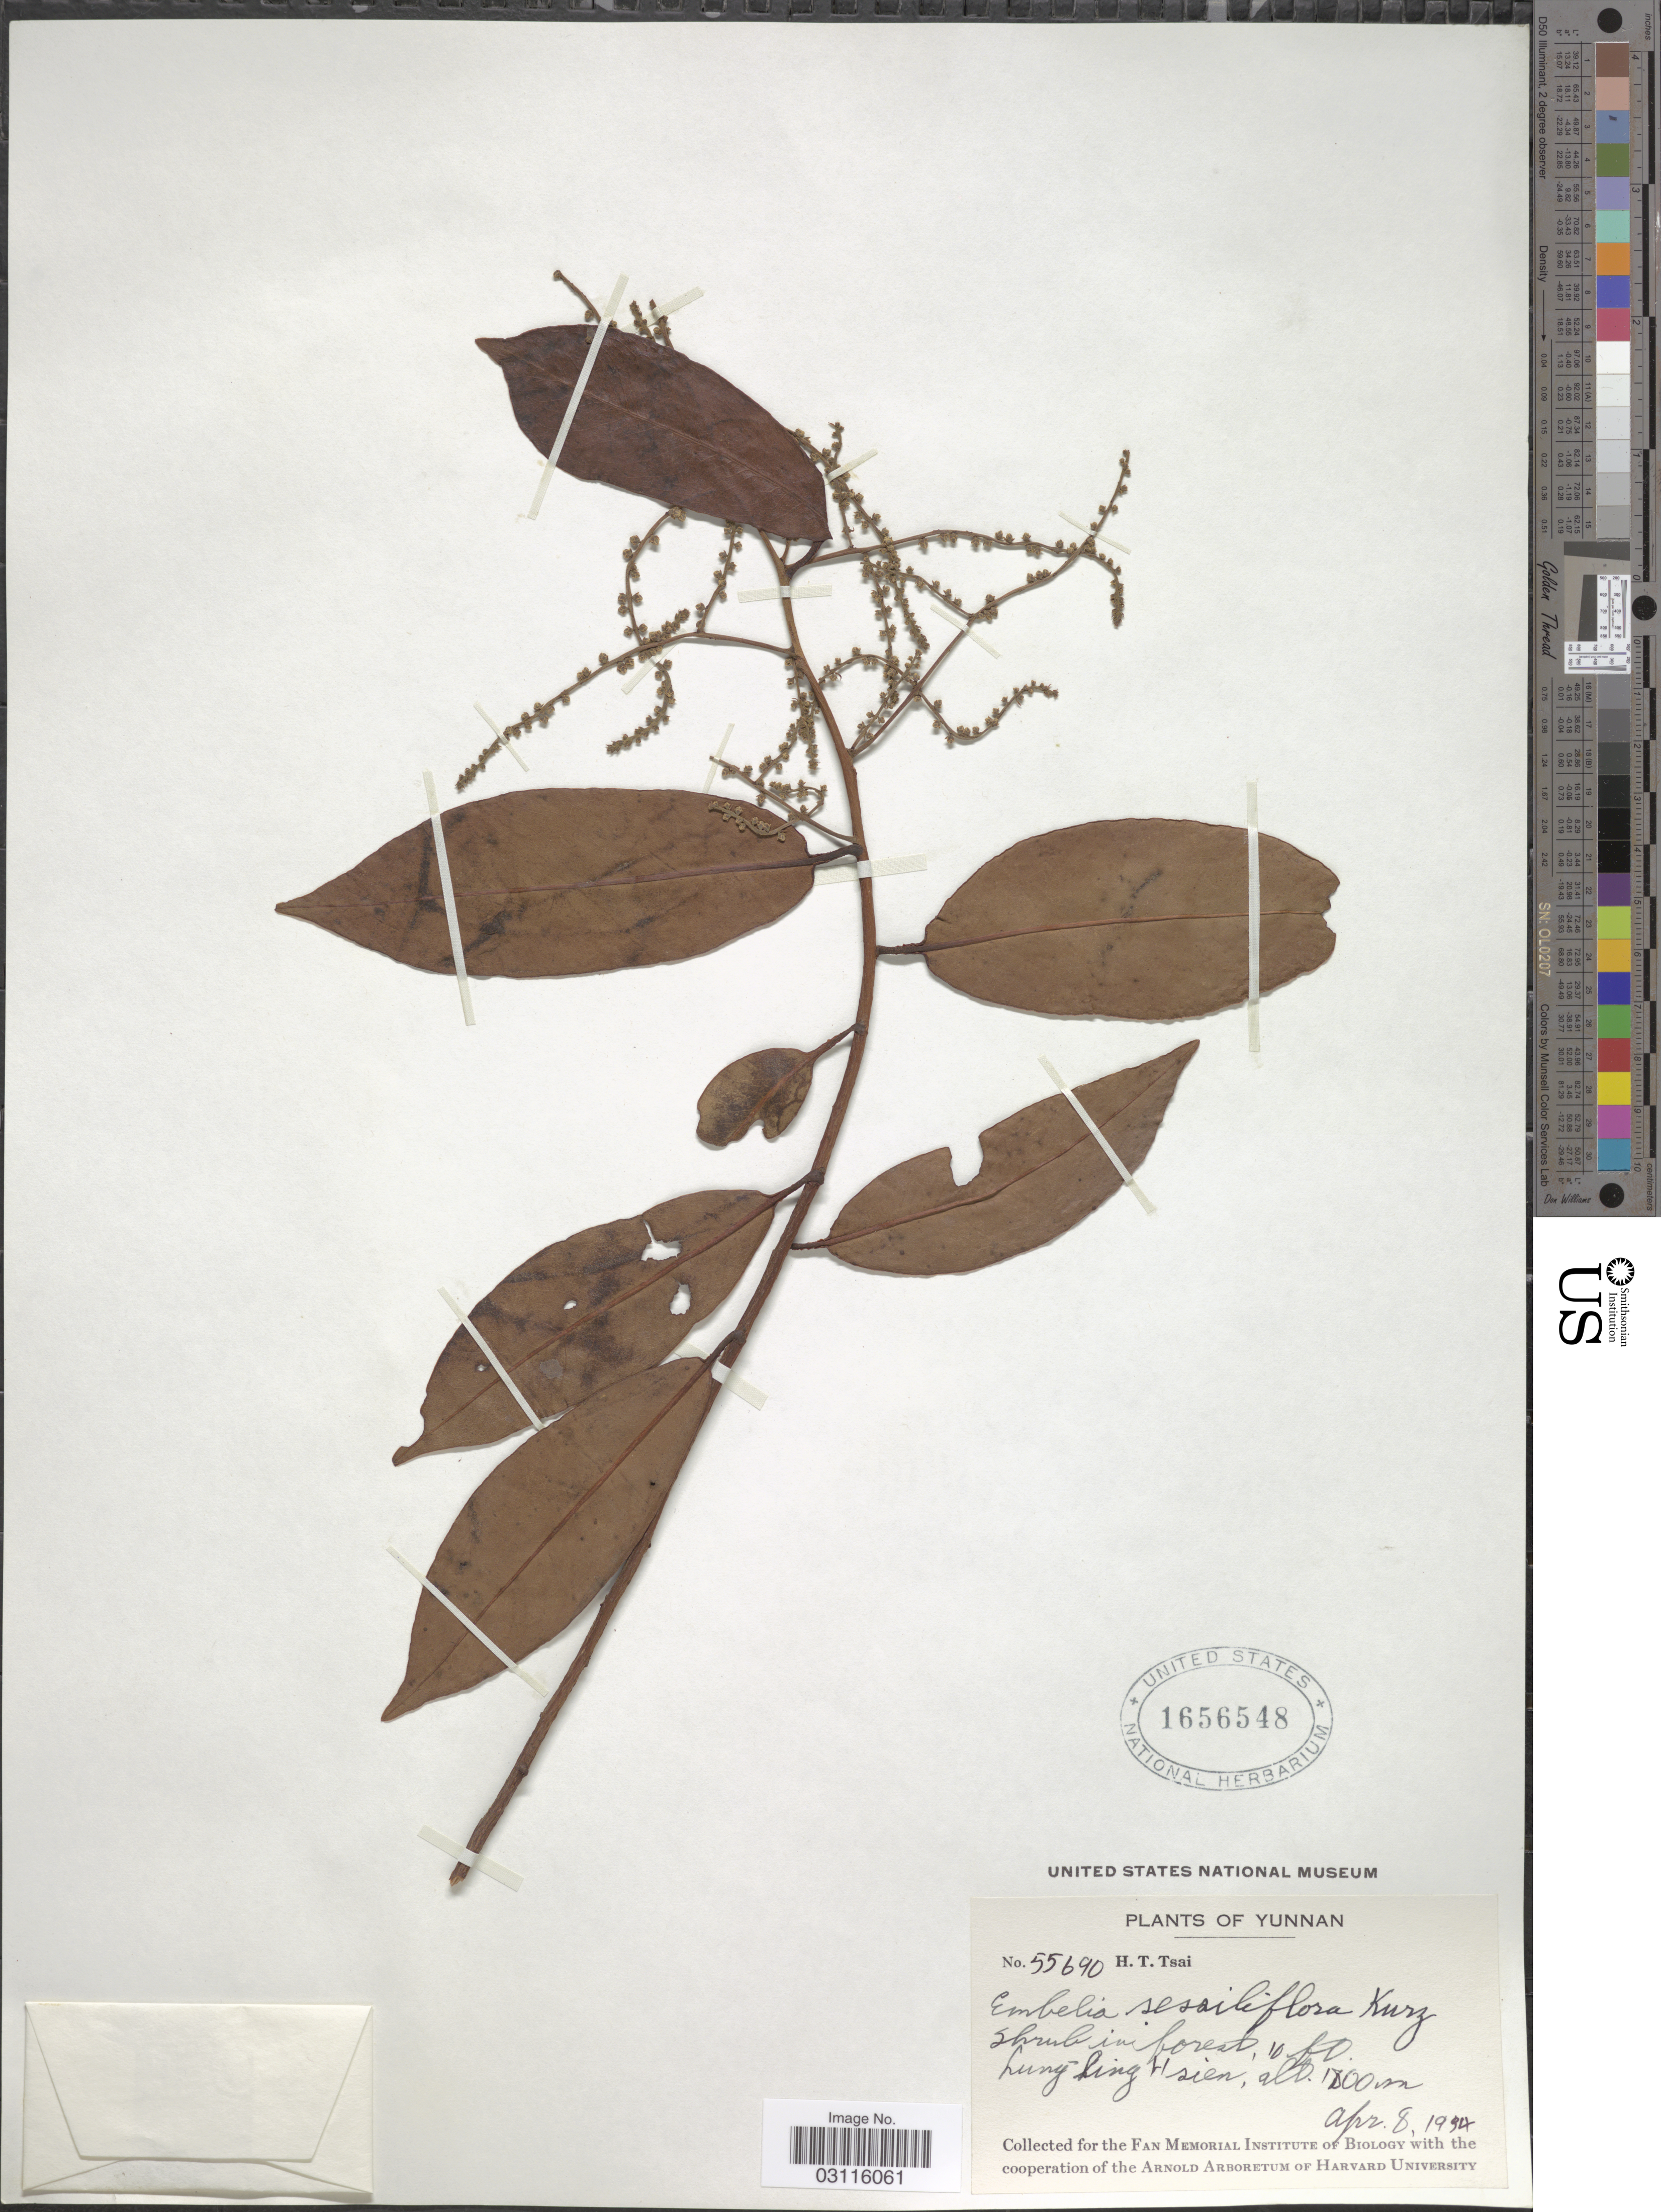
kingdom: Plantae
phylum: Tracheophyta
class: Magnoliopsida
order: Ericales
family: Primulaceae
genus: Embelia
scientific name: Embelia sessiliflora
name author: Kurz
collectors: H. Tsai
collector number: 55690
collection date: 1934-04-08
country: China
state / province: Yunnan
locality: Lung Ling Hsien.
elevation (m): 1800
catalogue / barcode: US 1656548